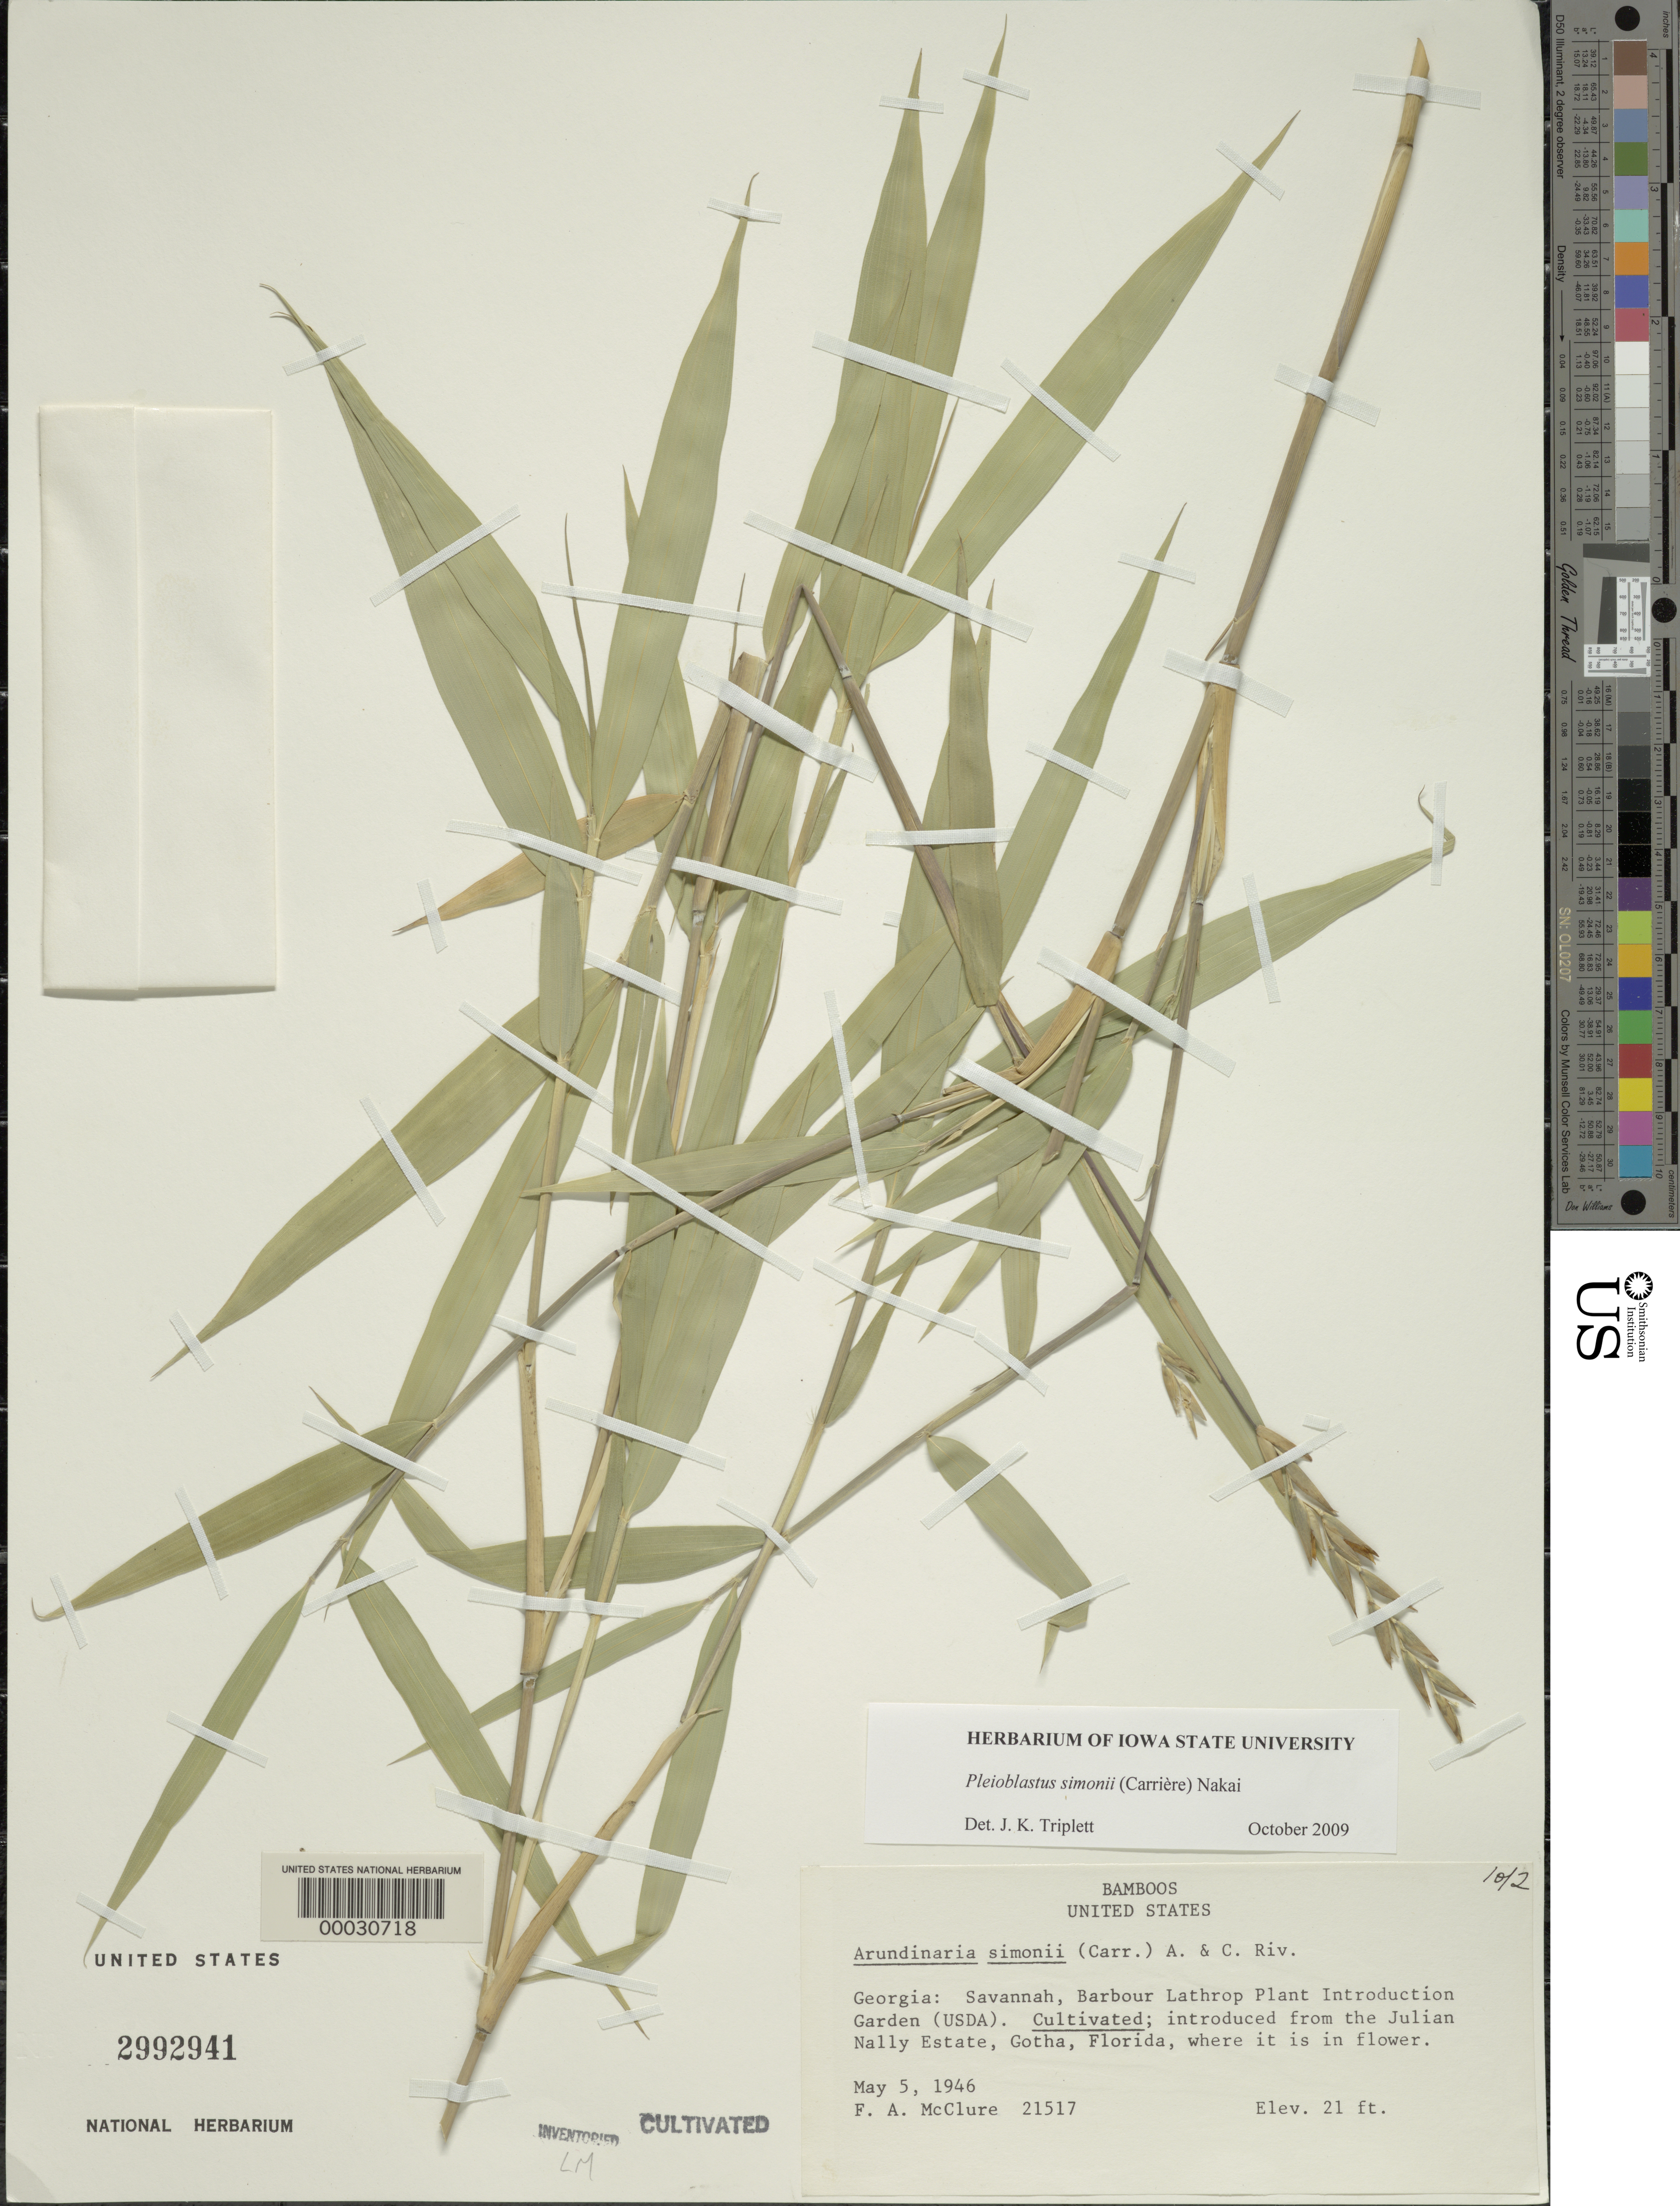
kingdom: Plantae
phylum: Tracheophyta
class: Liliopsida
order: Poales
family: Poaceae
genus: Pleioblastus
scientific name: Pleioblastus simonii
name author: (Carrière) Nakai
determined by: Triplett, J. K.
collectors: F. A. McClure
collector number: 21517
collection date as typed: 05 May 1946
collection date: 1946-05-05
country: United States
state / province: Georgia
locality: Barbour lathrop plant introduction garden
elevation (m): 6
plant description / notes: Originally from Julian Nally Estate, Gotha, Florida.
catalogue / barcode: US 2992941